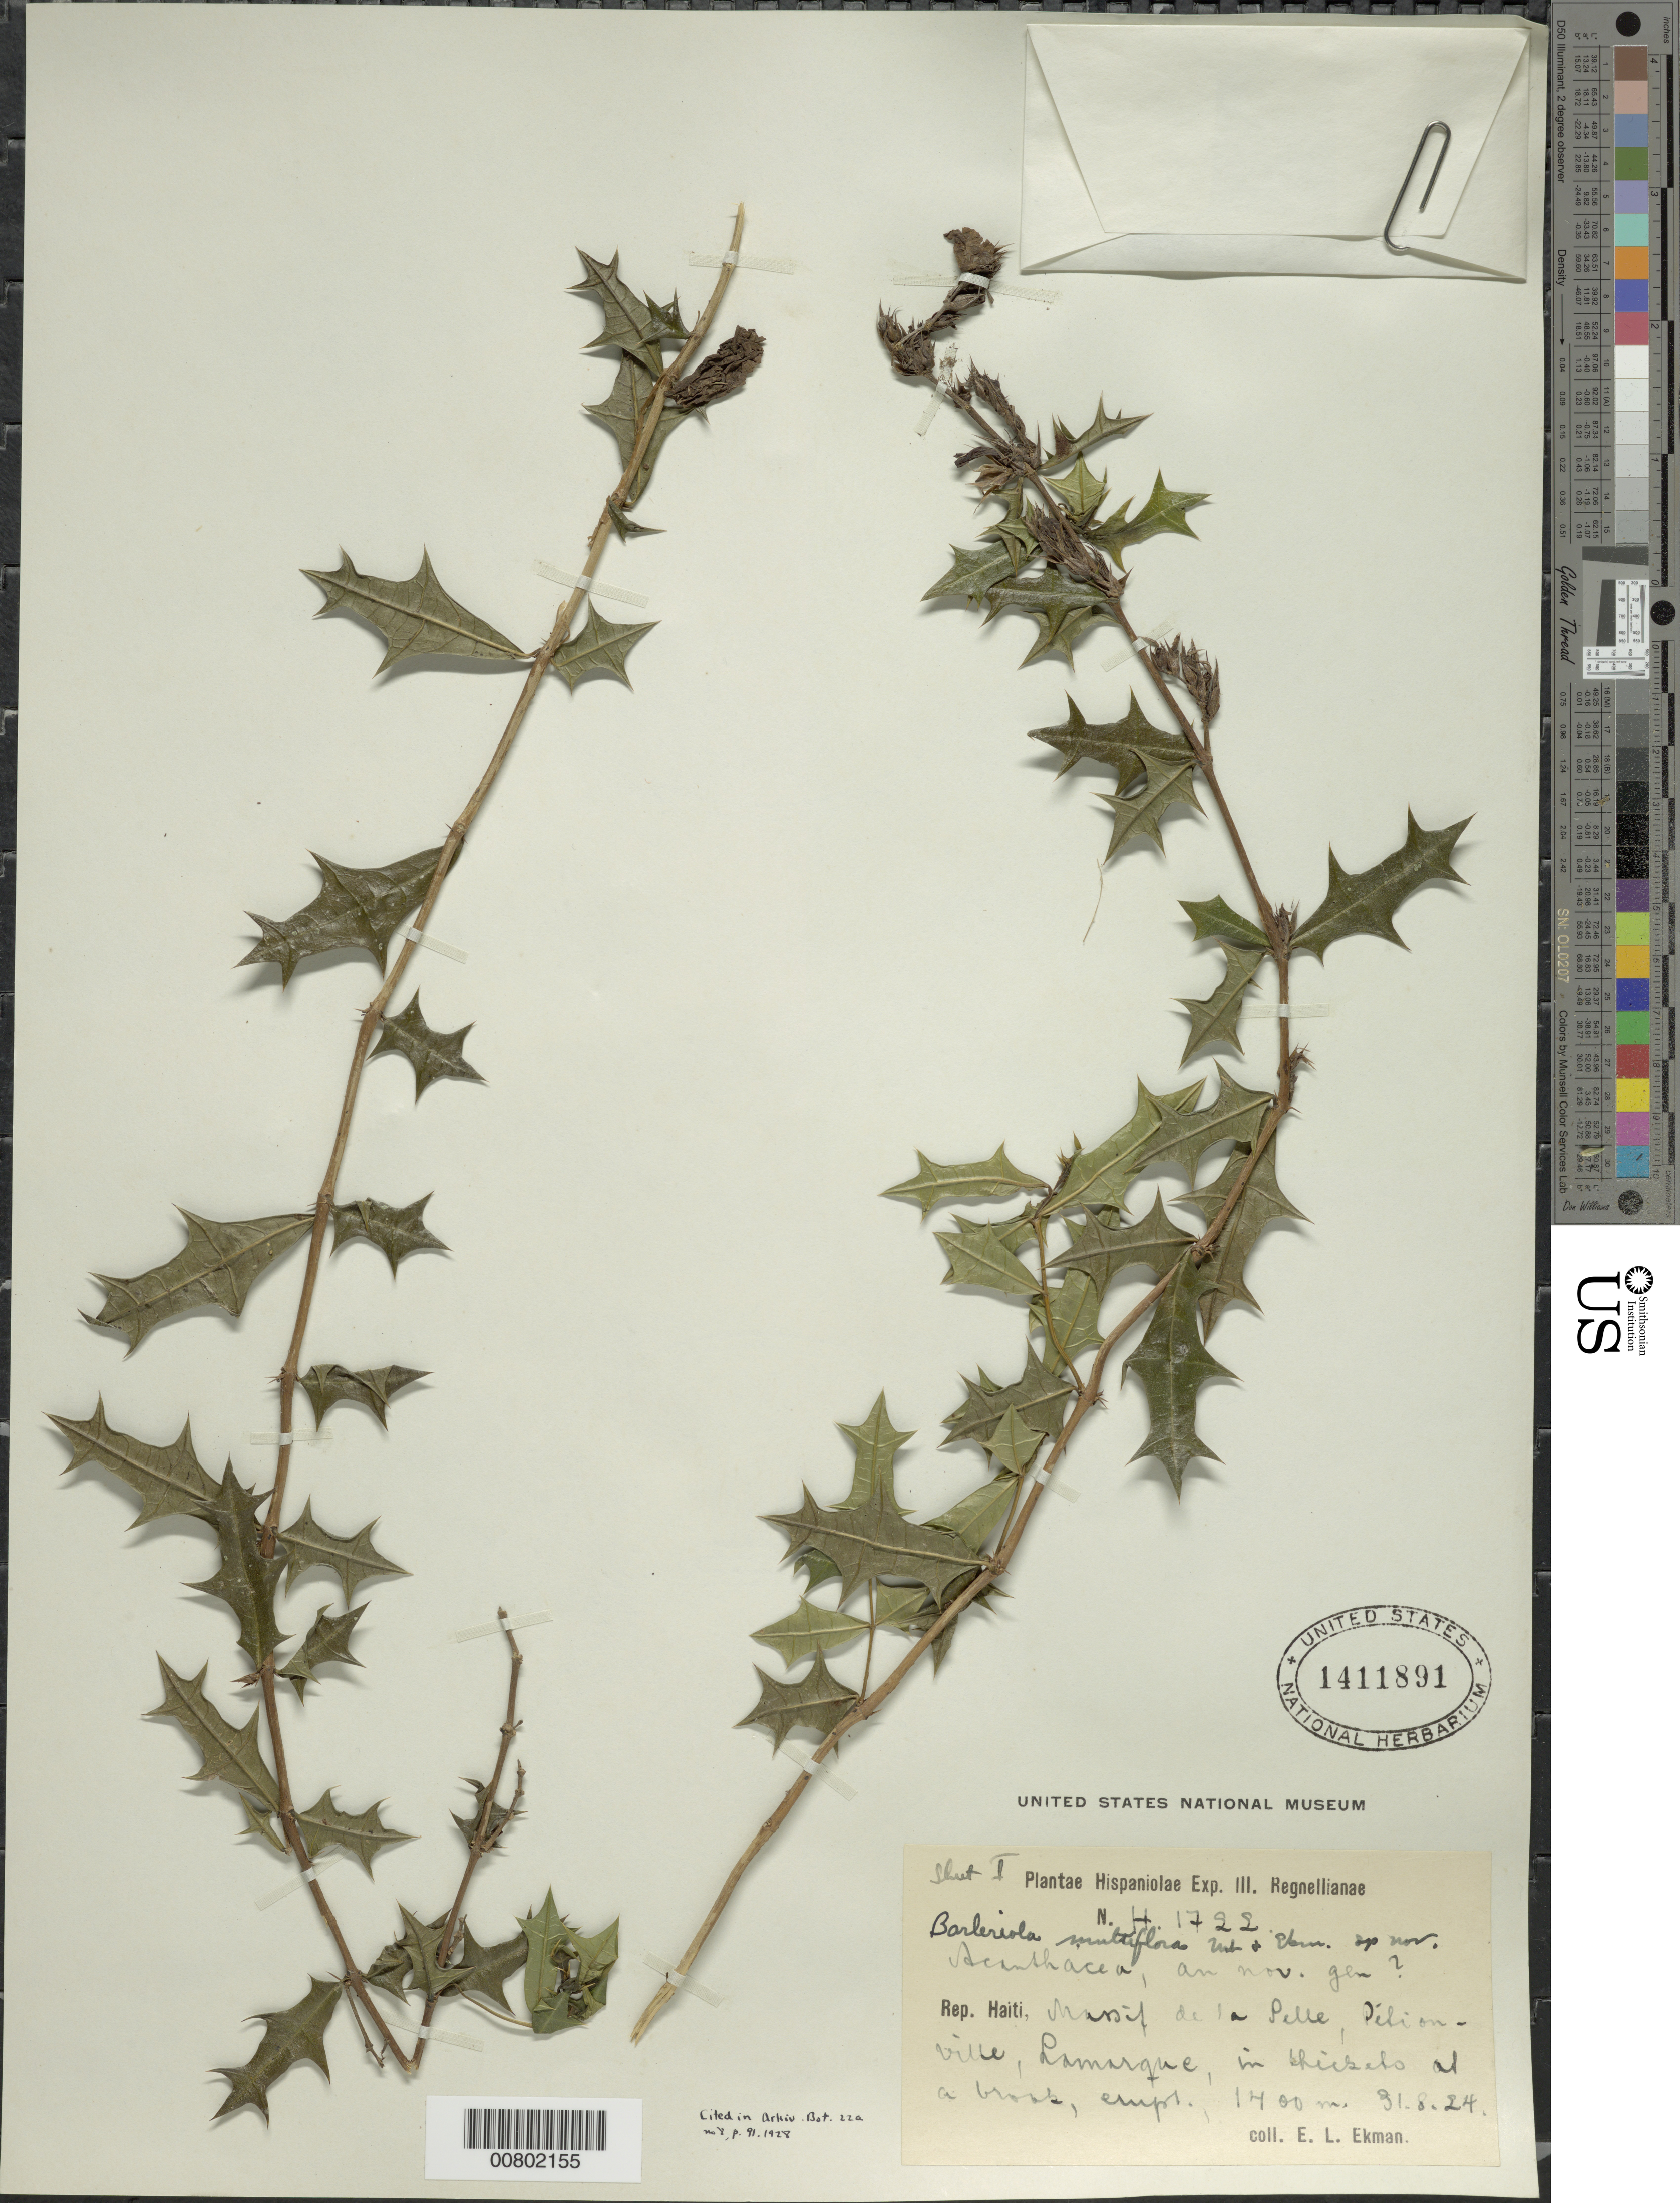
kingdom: Plantae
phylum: Tracheophyta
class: Magnoliopsida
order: Lamiales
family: Acanthaceae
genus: Barleriola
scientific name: Barleriola multiflora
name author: Urb. & Ekman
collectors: E. L. Ekman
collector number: H 1722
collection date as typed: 31 Aug 1924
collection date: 1924-08-31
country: Haiti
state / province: Ouest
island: Hispaniola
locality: Massif de la Selle, Pétionville, Lamarque,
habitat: In thickets at a brook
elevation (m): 1400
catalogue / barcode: US 1411891